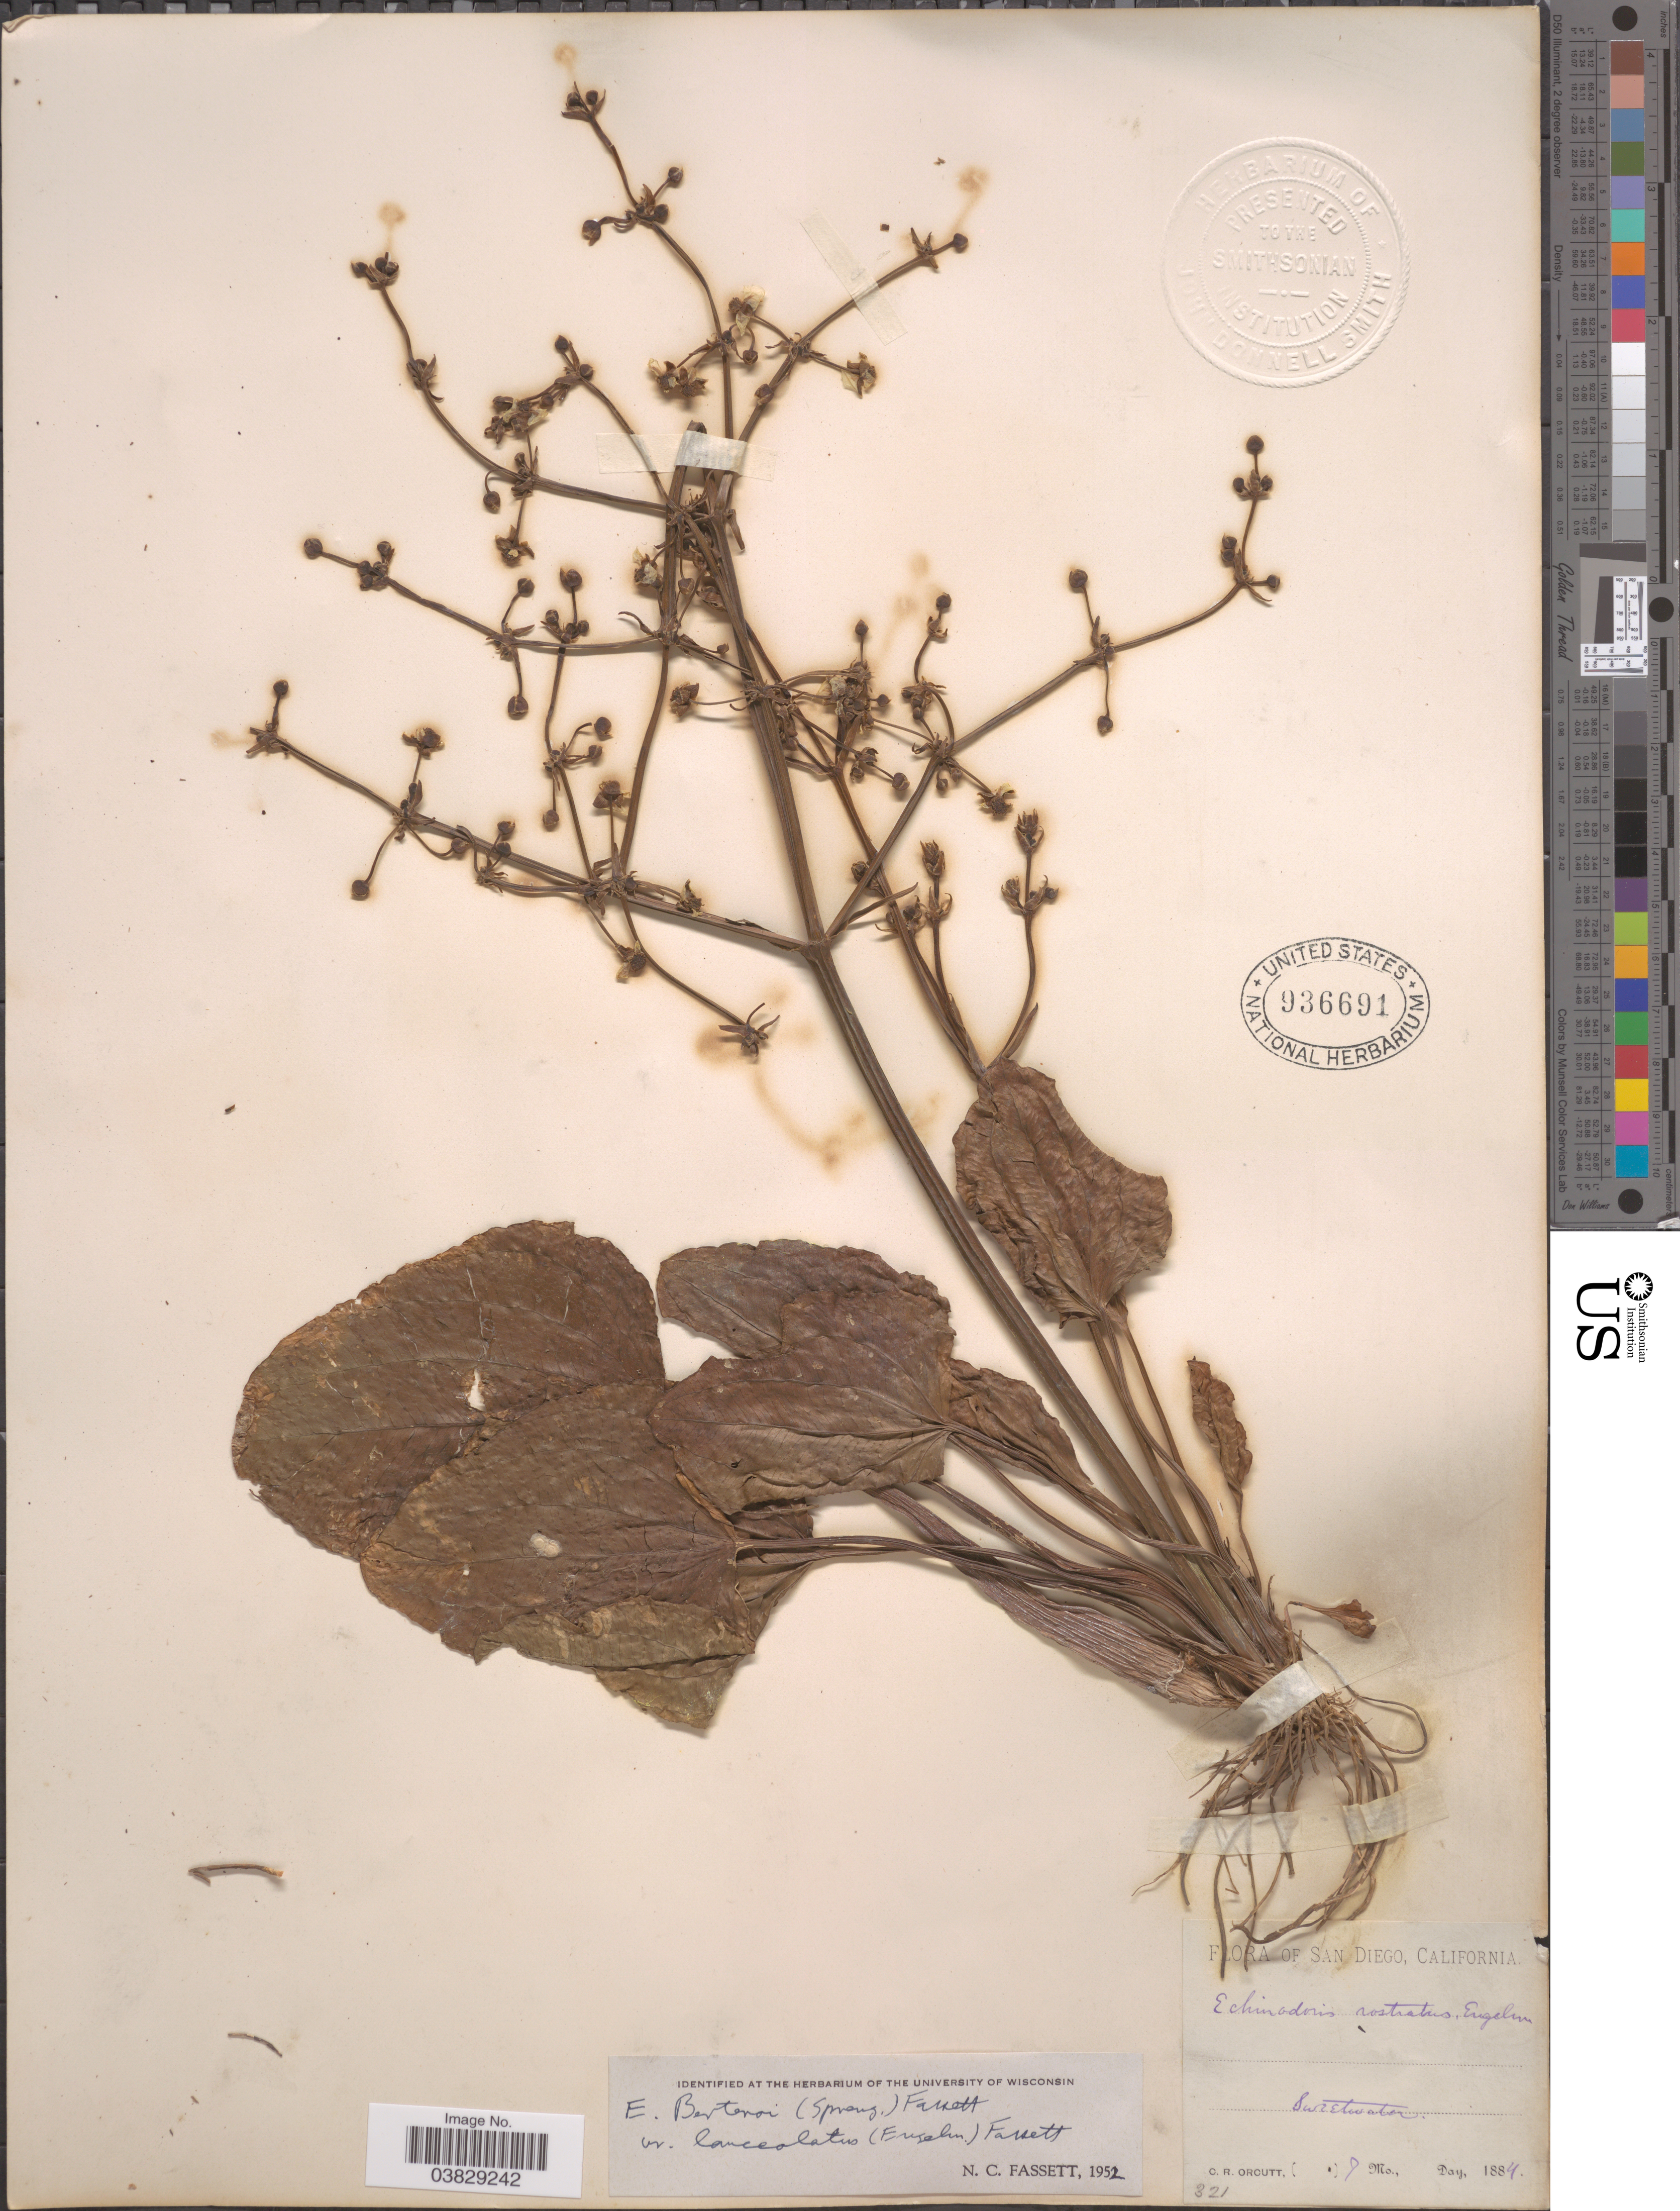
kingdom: Plantae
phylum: Tracheophyta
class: Liliopsida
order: Alismatales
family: Alismataceae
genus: Echinodorus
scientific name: Echinodorus berteroi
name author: (Spreng.) Fassett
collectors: C. R. Orcutt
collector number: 321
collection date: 1884-07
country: United States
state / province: California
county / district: San Diego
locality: San Diego. Sweetwater.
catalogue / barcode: US 936691